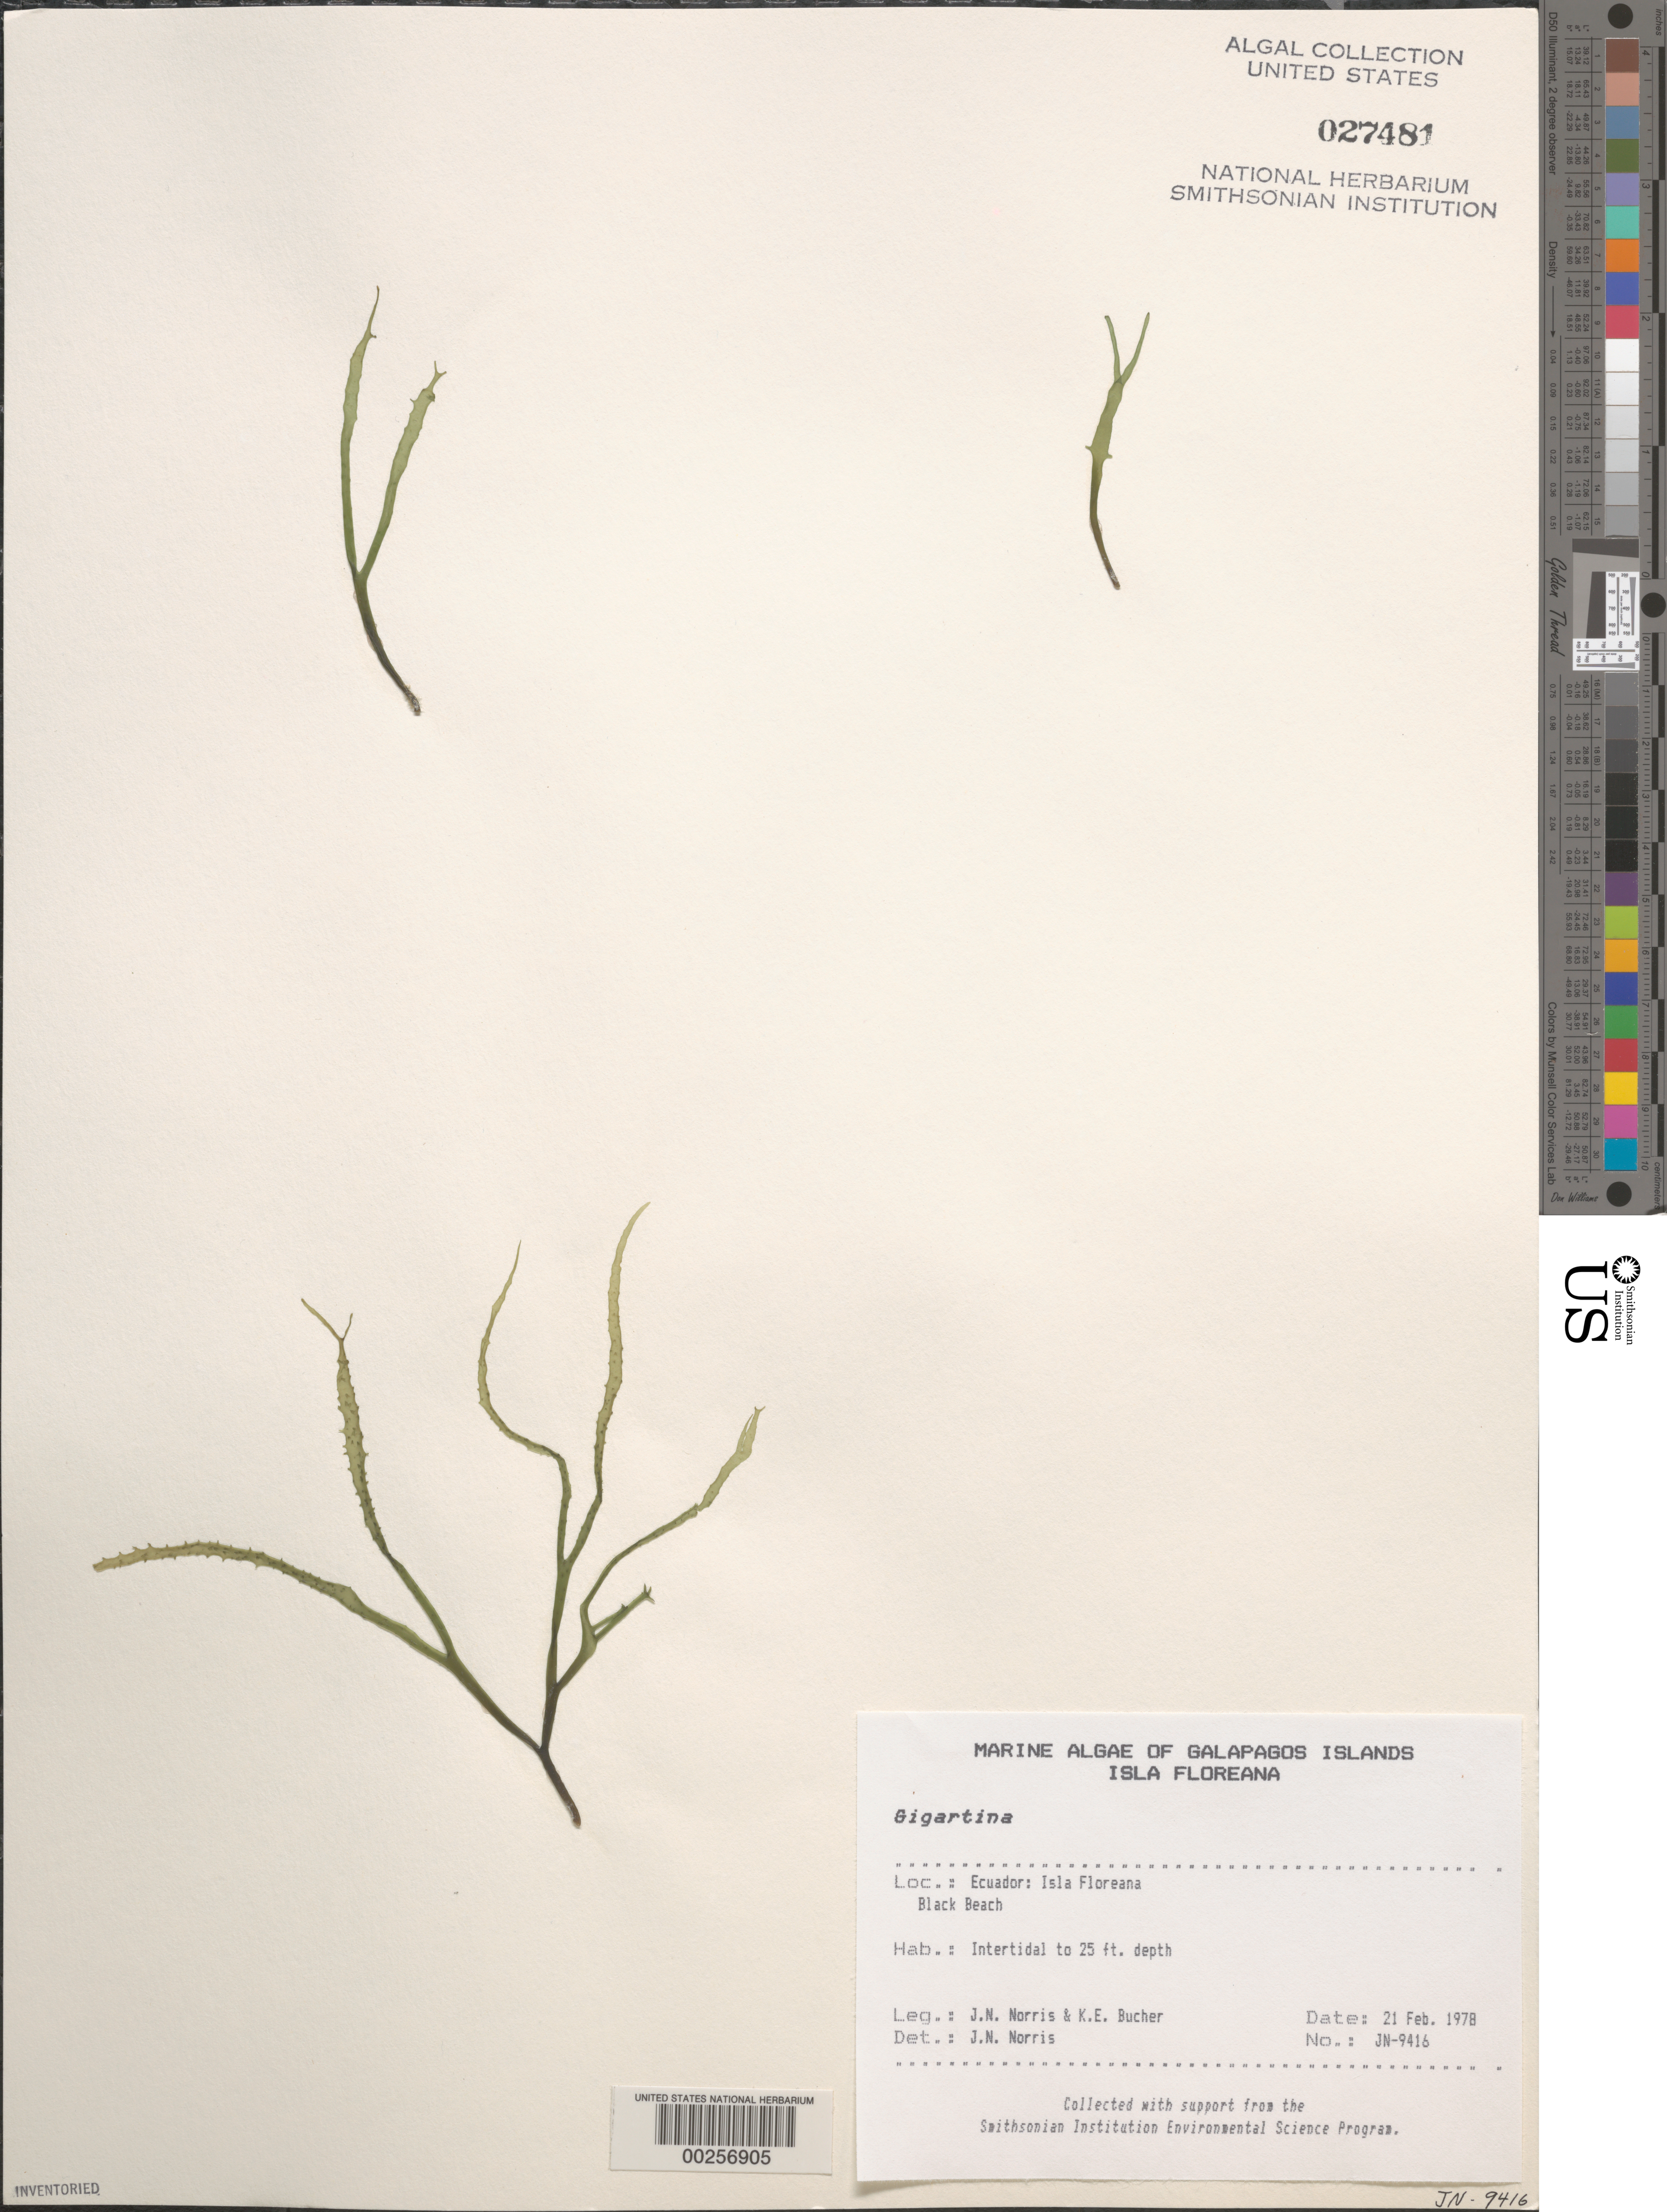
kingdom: Plantae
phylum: Rhodophyta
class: Florideophyceae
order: Gigartinales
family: Gigartinaceae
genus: Gigartina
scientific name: Gigartina sp.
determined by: Norris, James N.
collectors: J. N. Norris & K. E. Bucher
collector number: JN-9416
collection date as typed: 21 Feb 1978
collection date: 1978-02-21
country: Ecuador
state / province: Colón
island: Floreana [Charles, Santa Maria]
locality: Black Beach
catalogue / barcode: US 27481